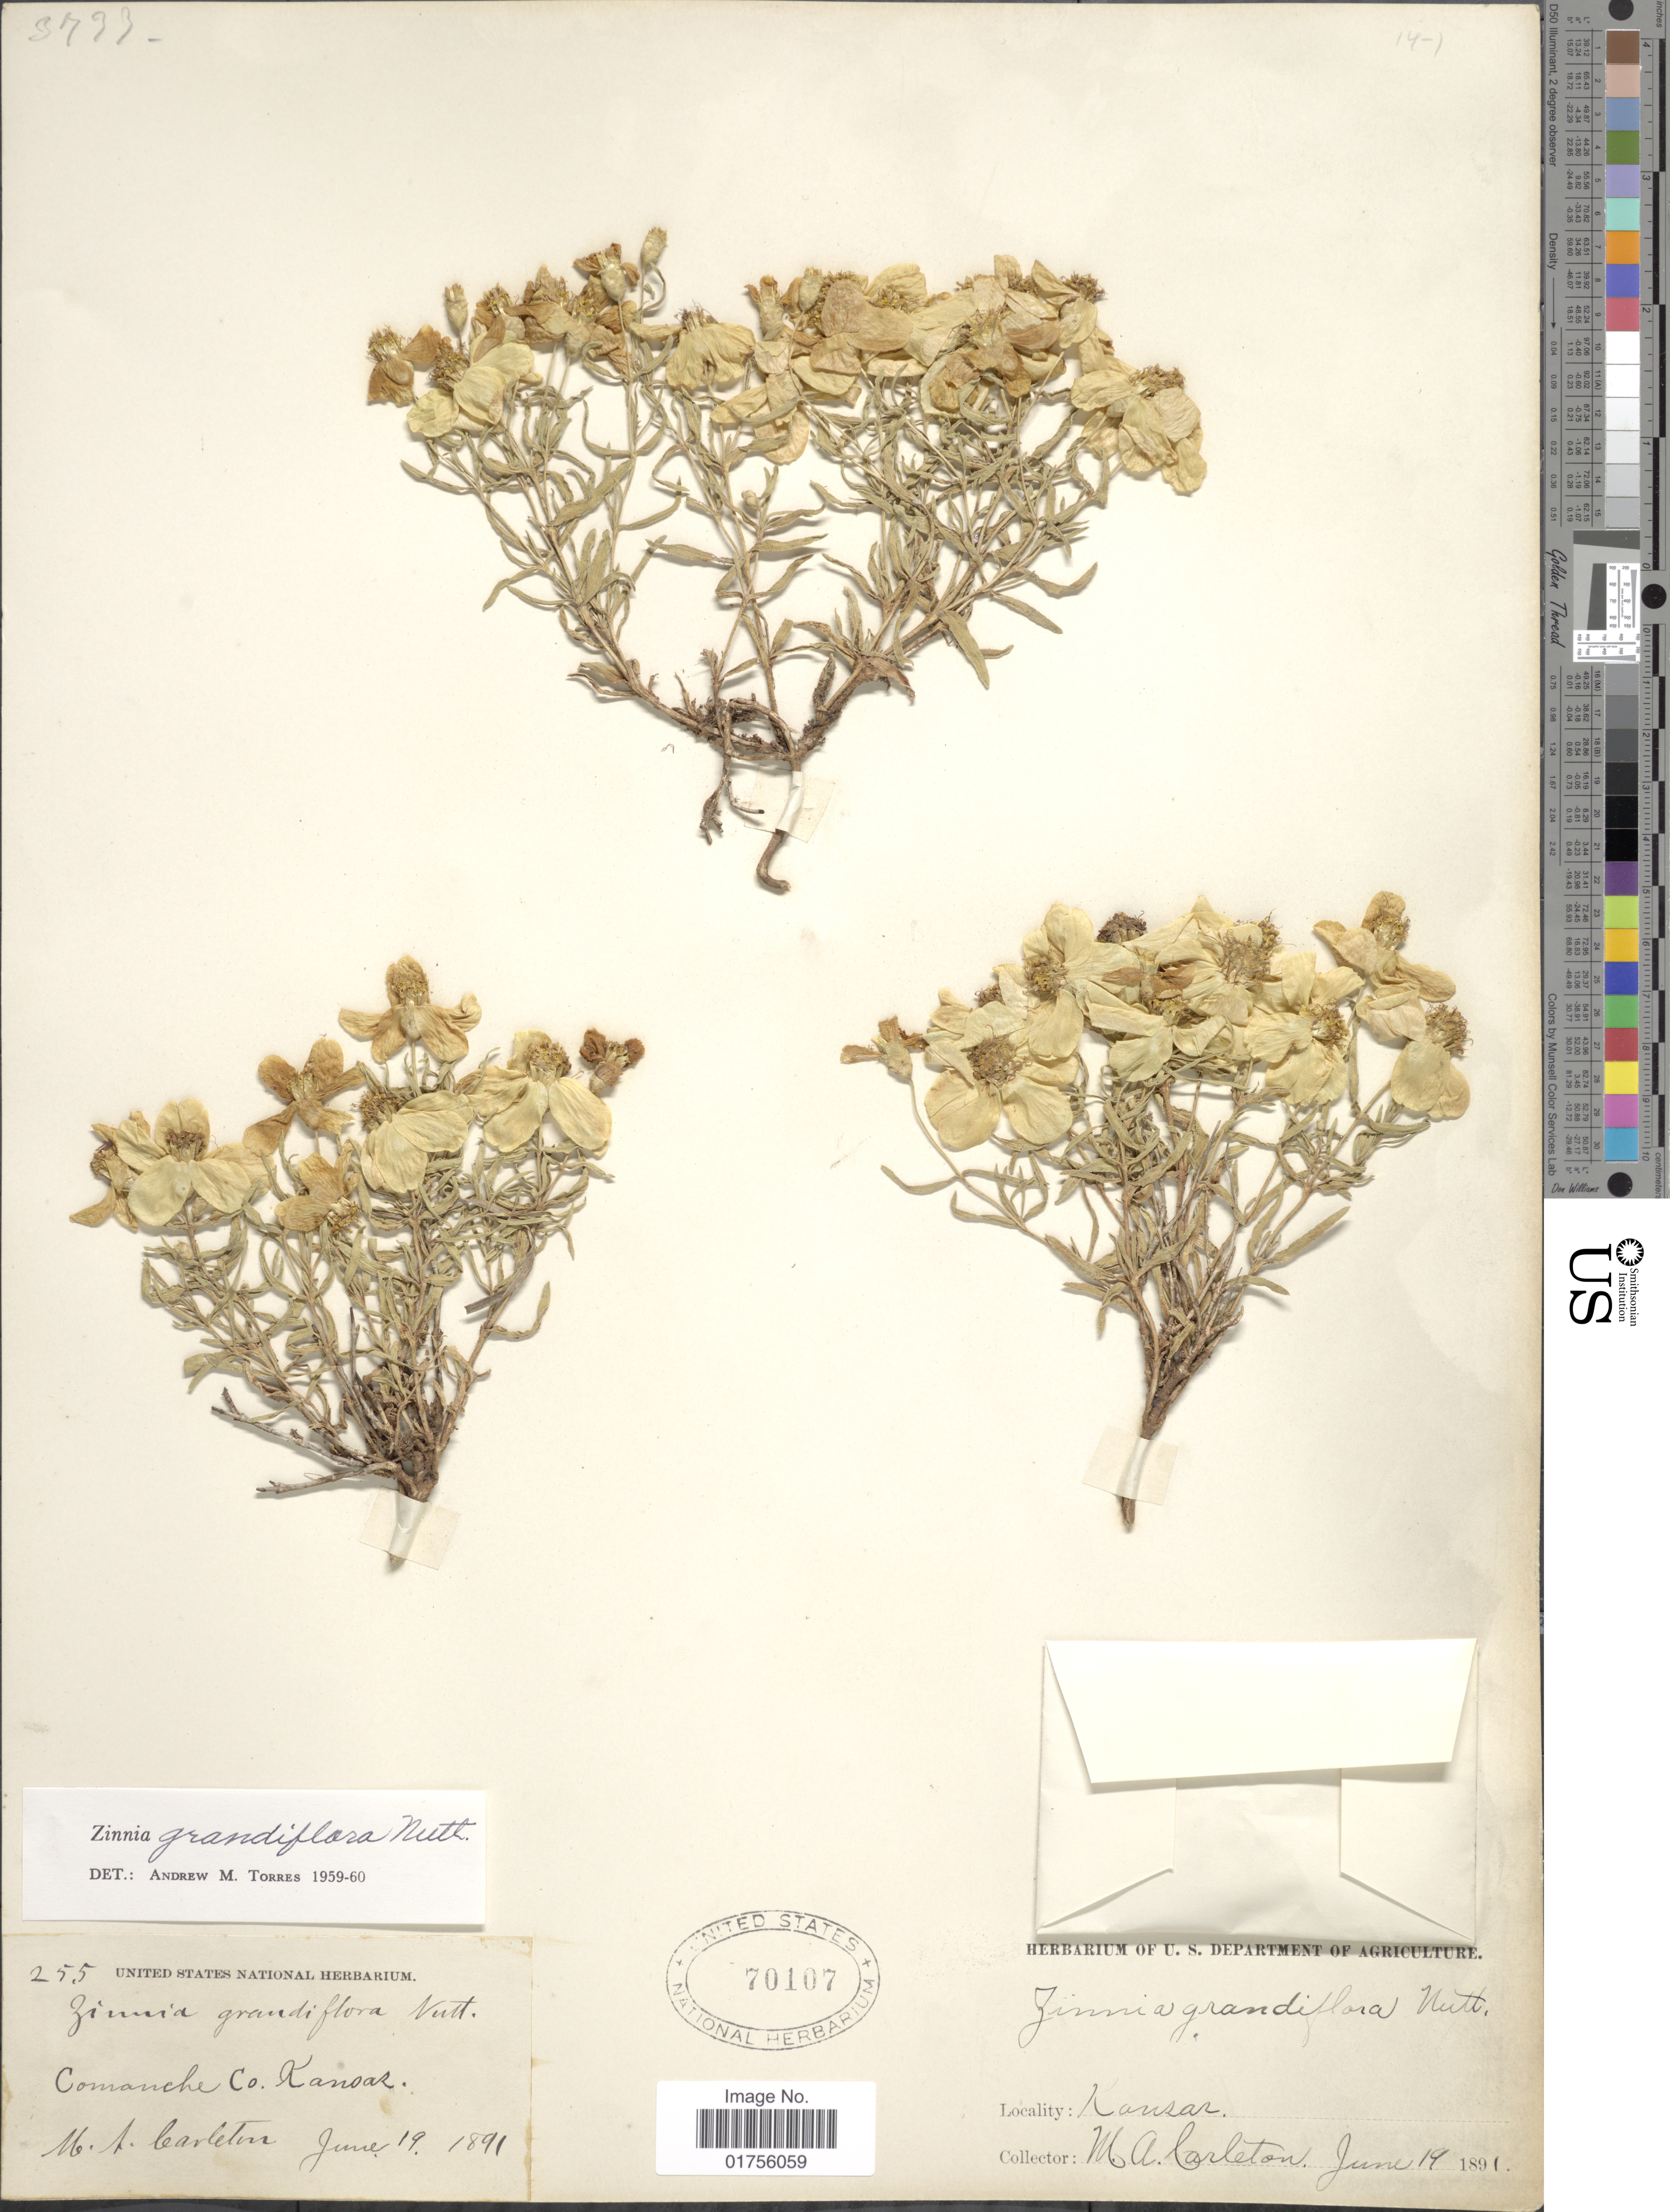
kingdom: Plantae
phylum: Tracheophyta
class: Magnoliopsida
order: Asterales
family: Asteraceae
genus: Zinnia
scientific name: Zinnia grandiflora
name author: Nutt.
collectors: M. A. Carleton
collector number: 255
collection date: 1891-06-19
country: United States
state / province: Kansas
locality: Comanche Co. Kansas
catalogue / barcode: US 70107